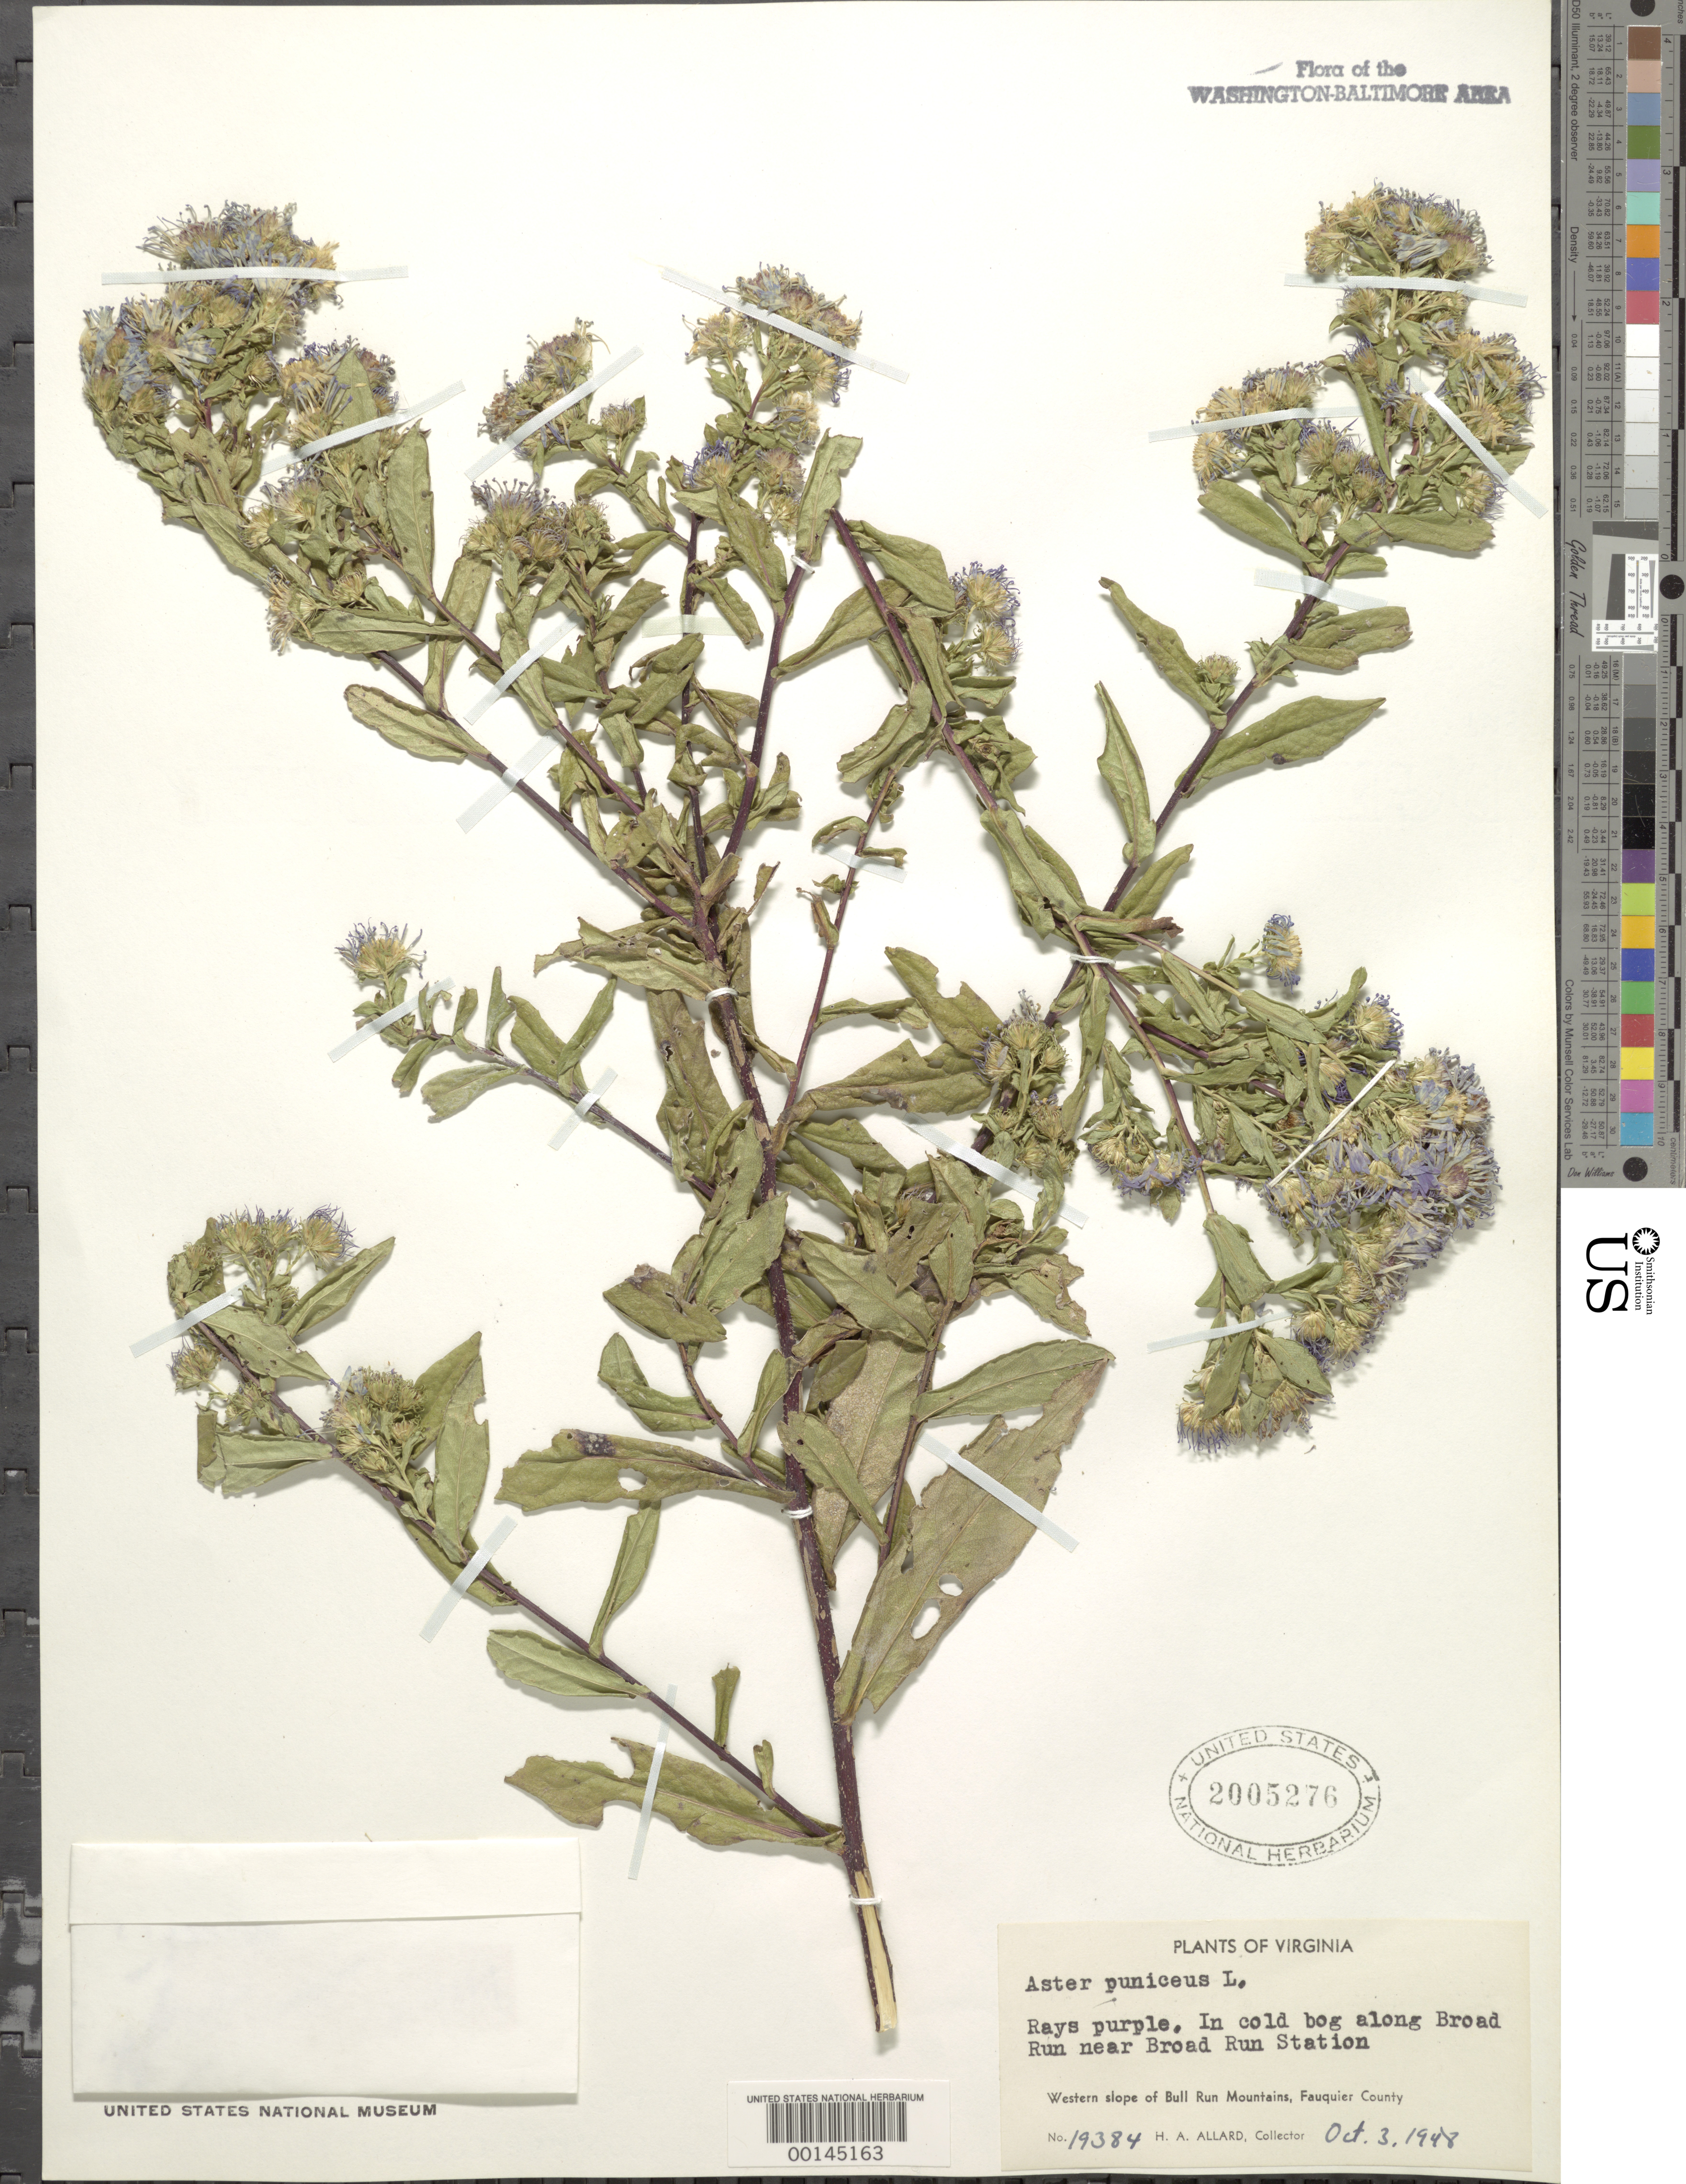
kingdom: Plantae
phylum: Tracheophyta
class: Magnoliopsida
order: Asterales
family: Asteraceae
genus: Symphyotrichum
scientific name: Symphyotrichum puniceum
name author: (L.) Á. Löve & D. Löve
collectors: H. A. Allard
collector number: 19384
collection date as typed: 03 Oct 1948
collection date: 1948-10-03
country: United States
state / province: Virginia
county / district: Fauquier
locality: Broad Run near Broad Run Station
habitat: Cold bog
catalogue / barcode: US 2005276